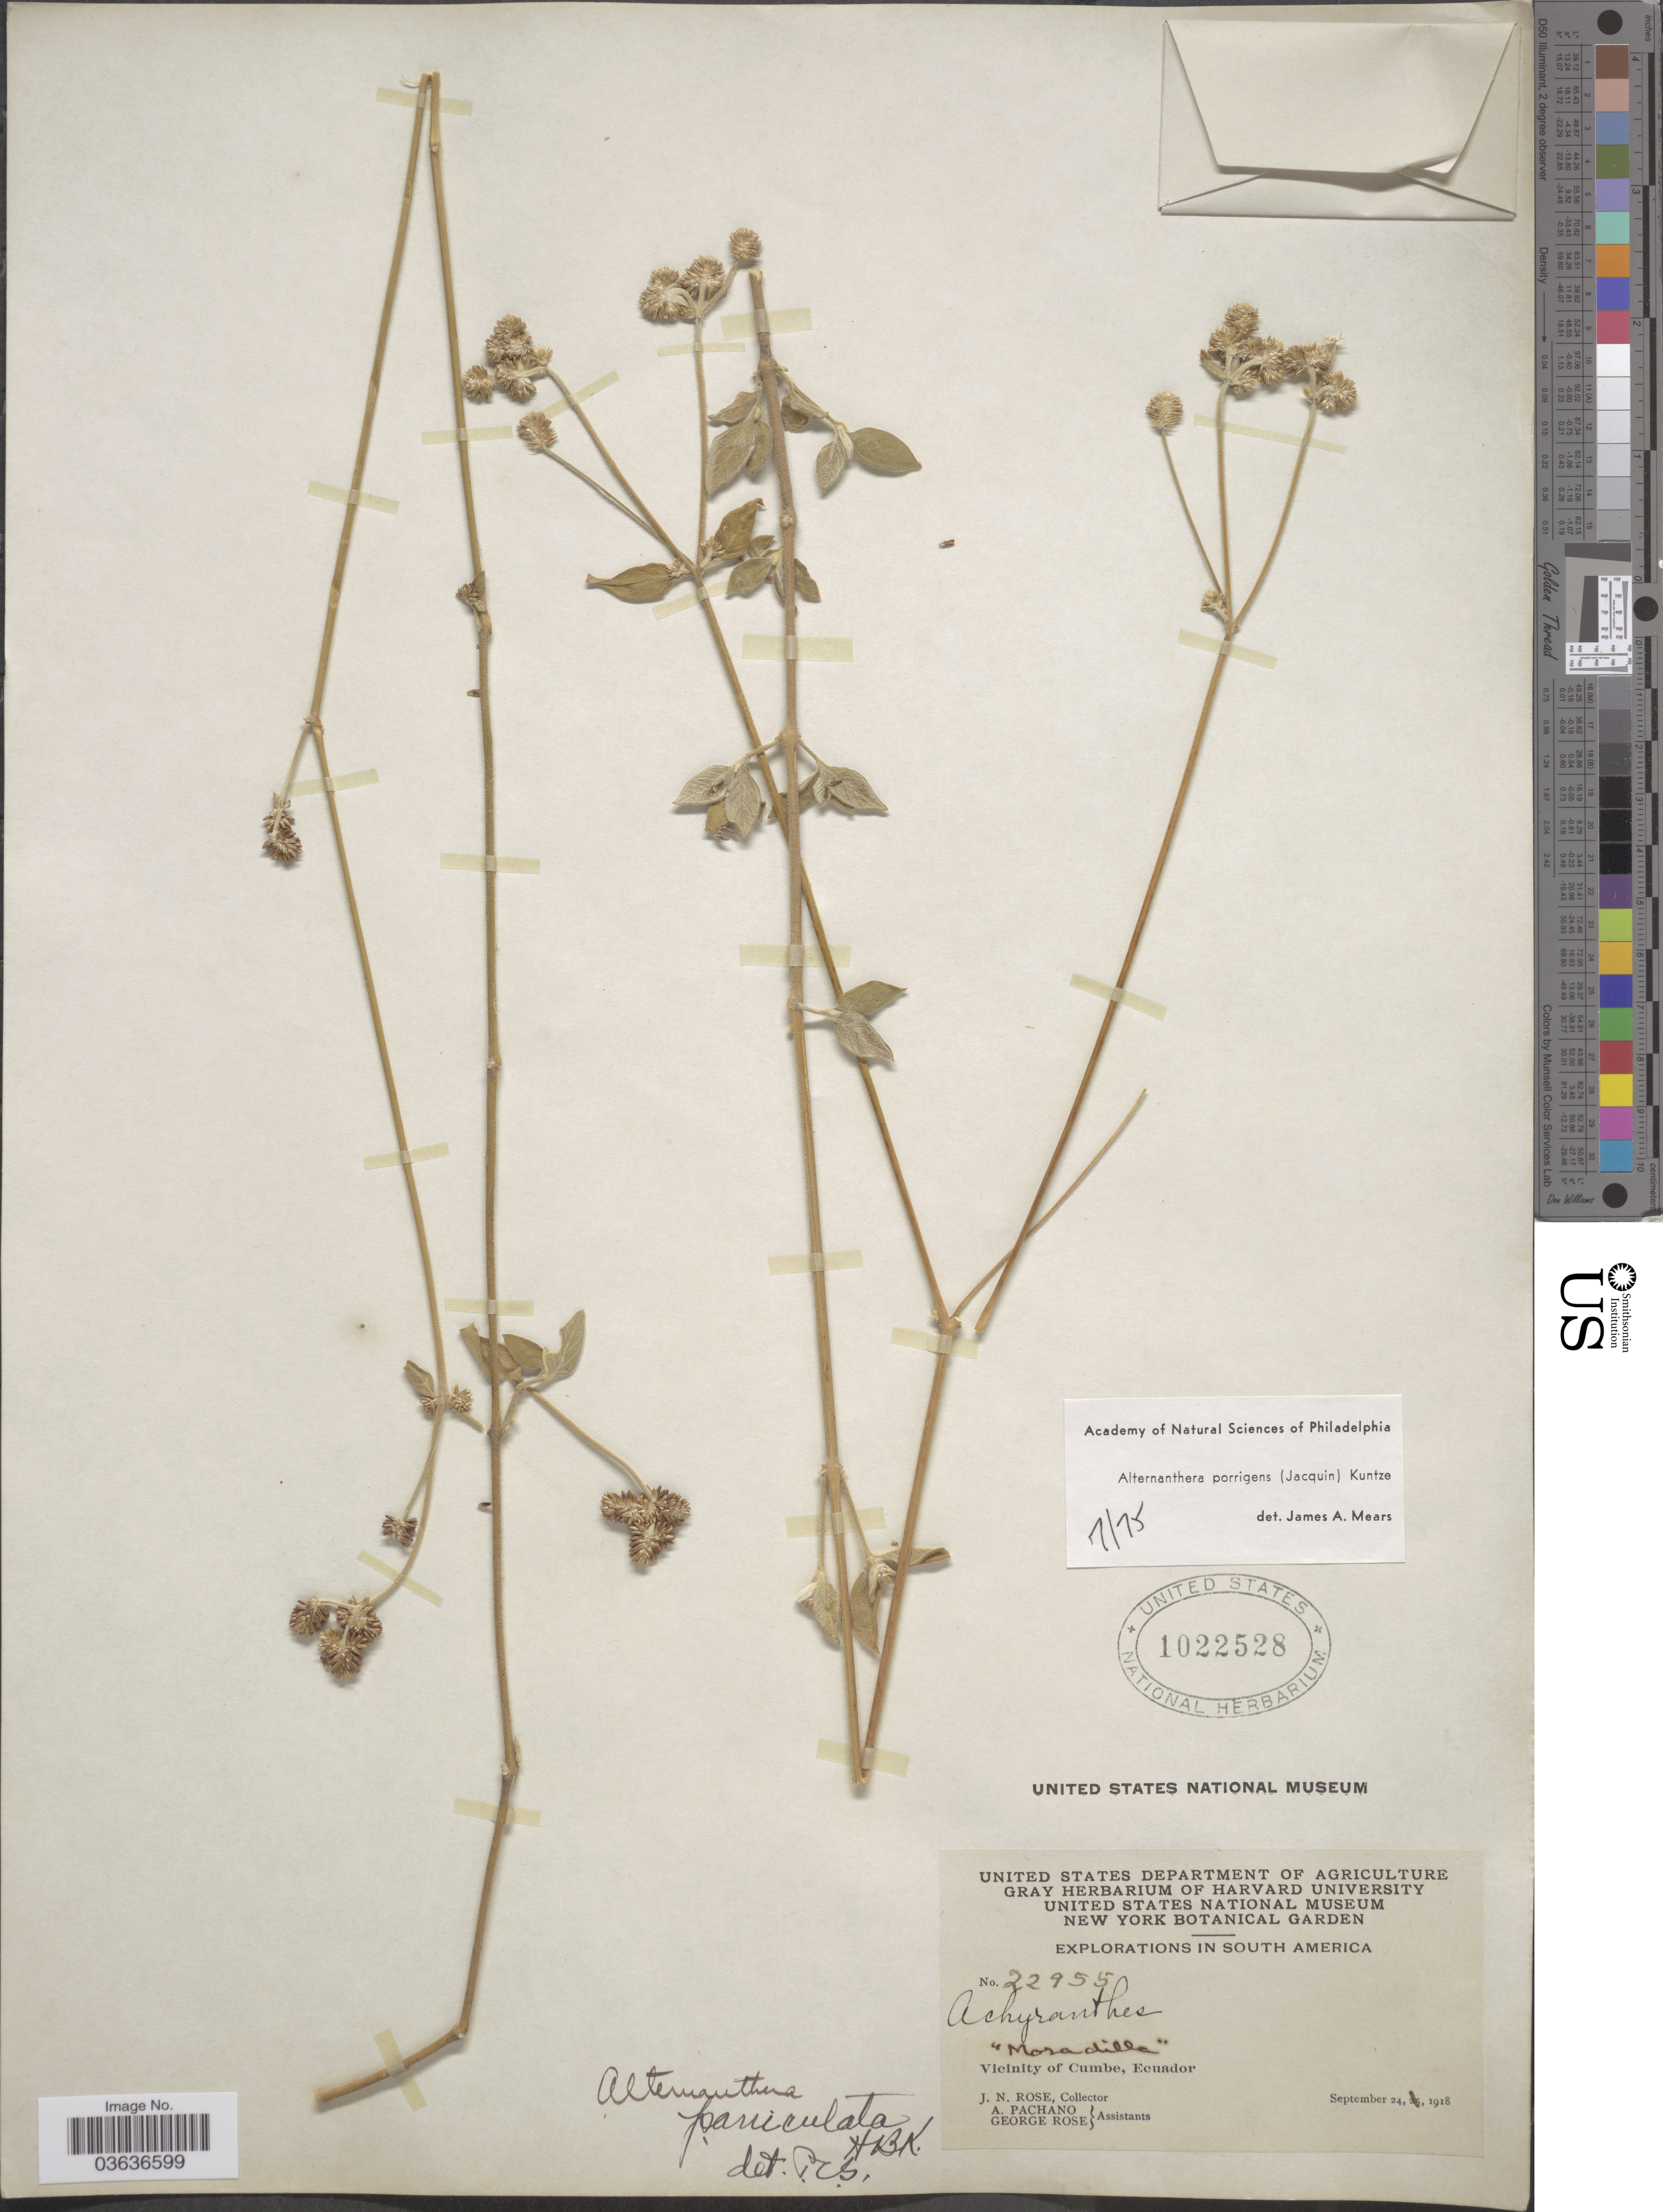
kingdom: Plantae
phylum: Tracheophyta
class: Magnoliopsida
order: Caryophyllales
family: Amaranthaceae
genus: Alternanthera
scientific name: Alternanthera porrigens f. pubescens Mears forma nov. ined.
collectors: J. N. Rose, A. Pachano & G. Rose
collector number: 22955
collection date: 1918-09-24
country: Ecuador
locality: Vicinity of Cumbe.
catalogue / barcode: US 1022528